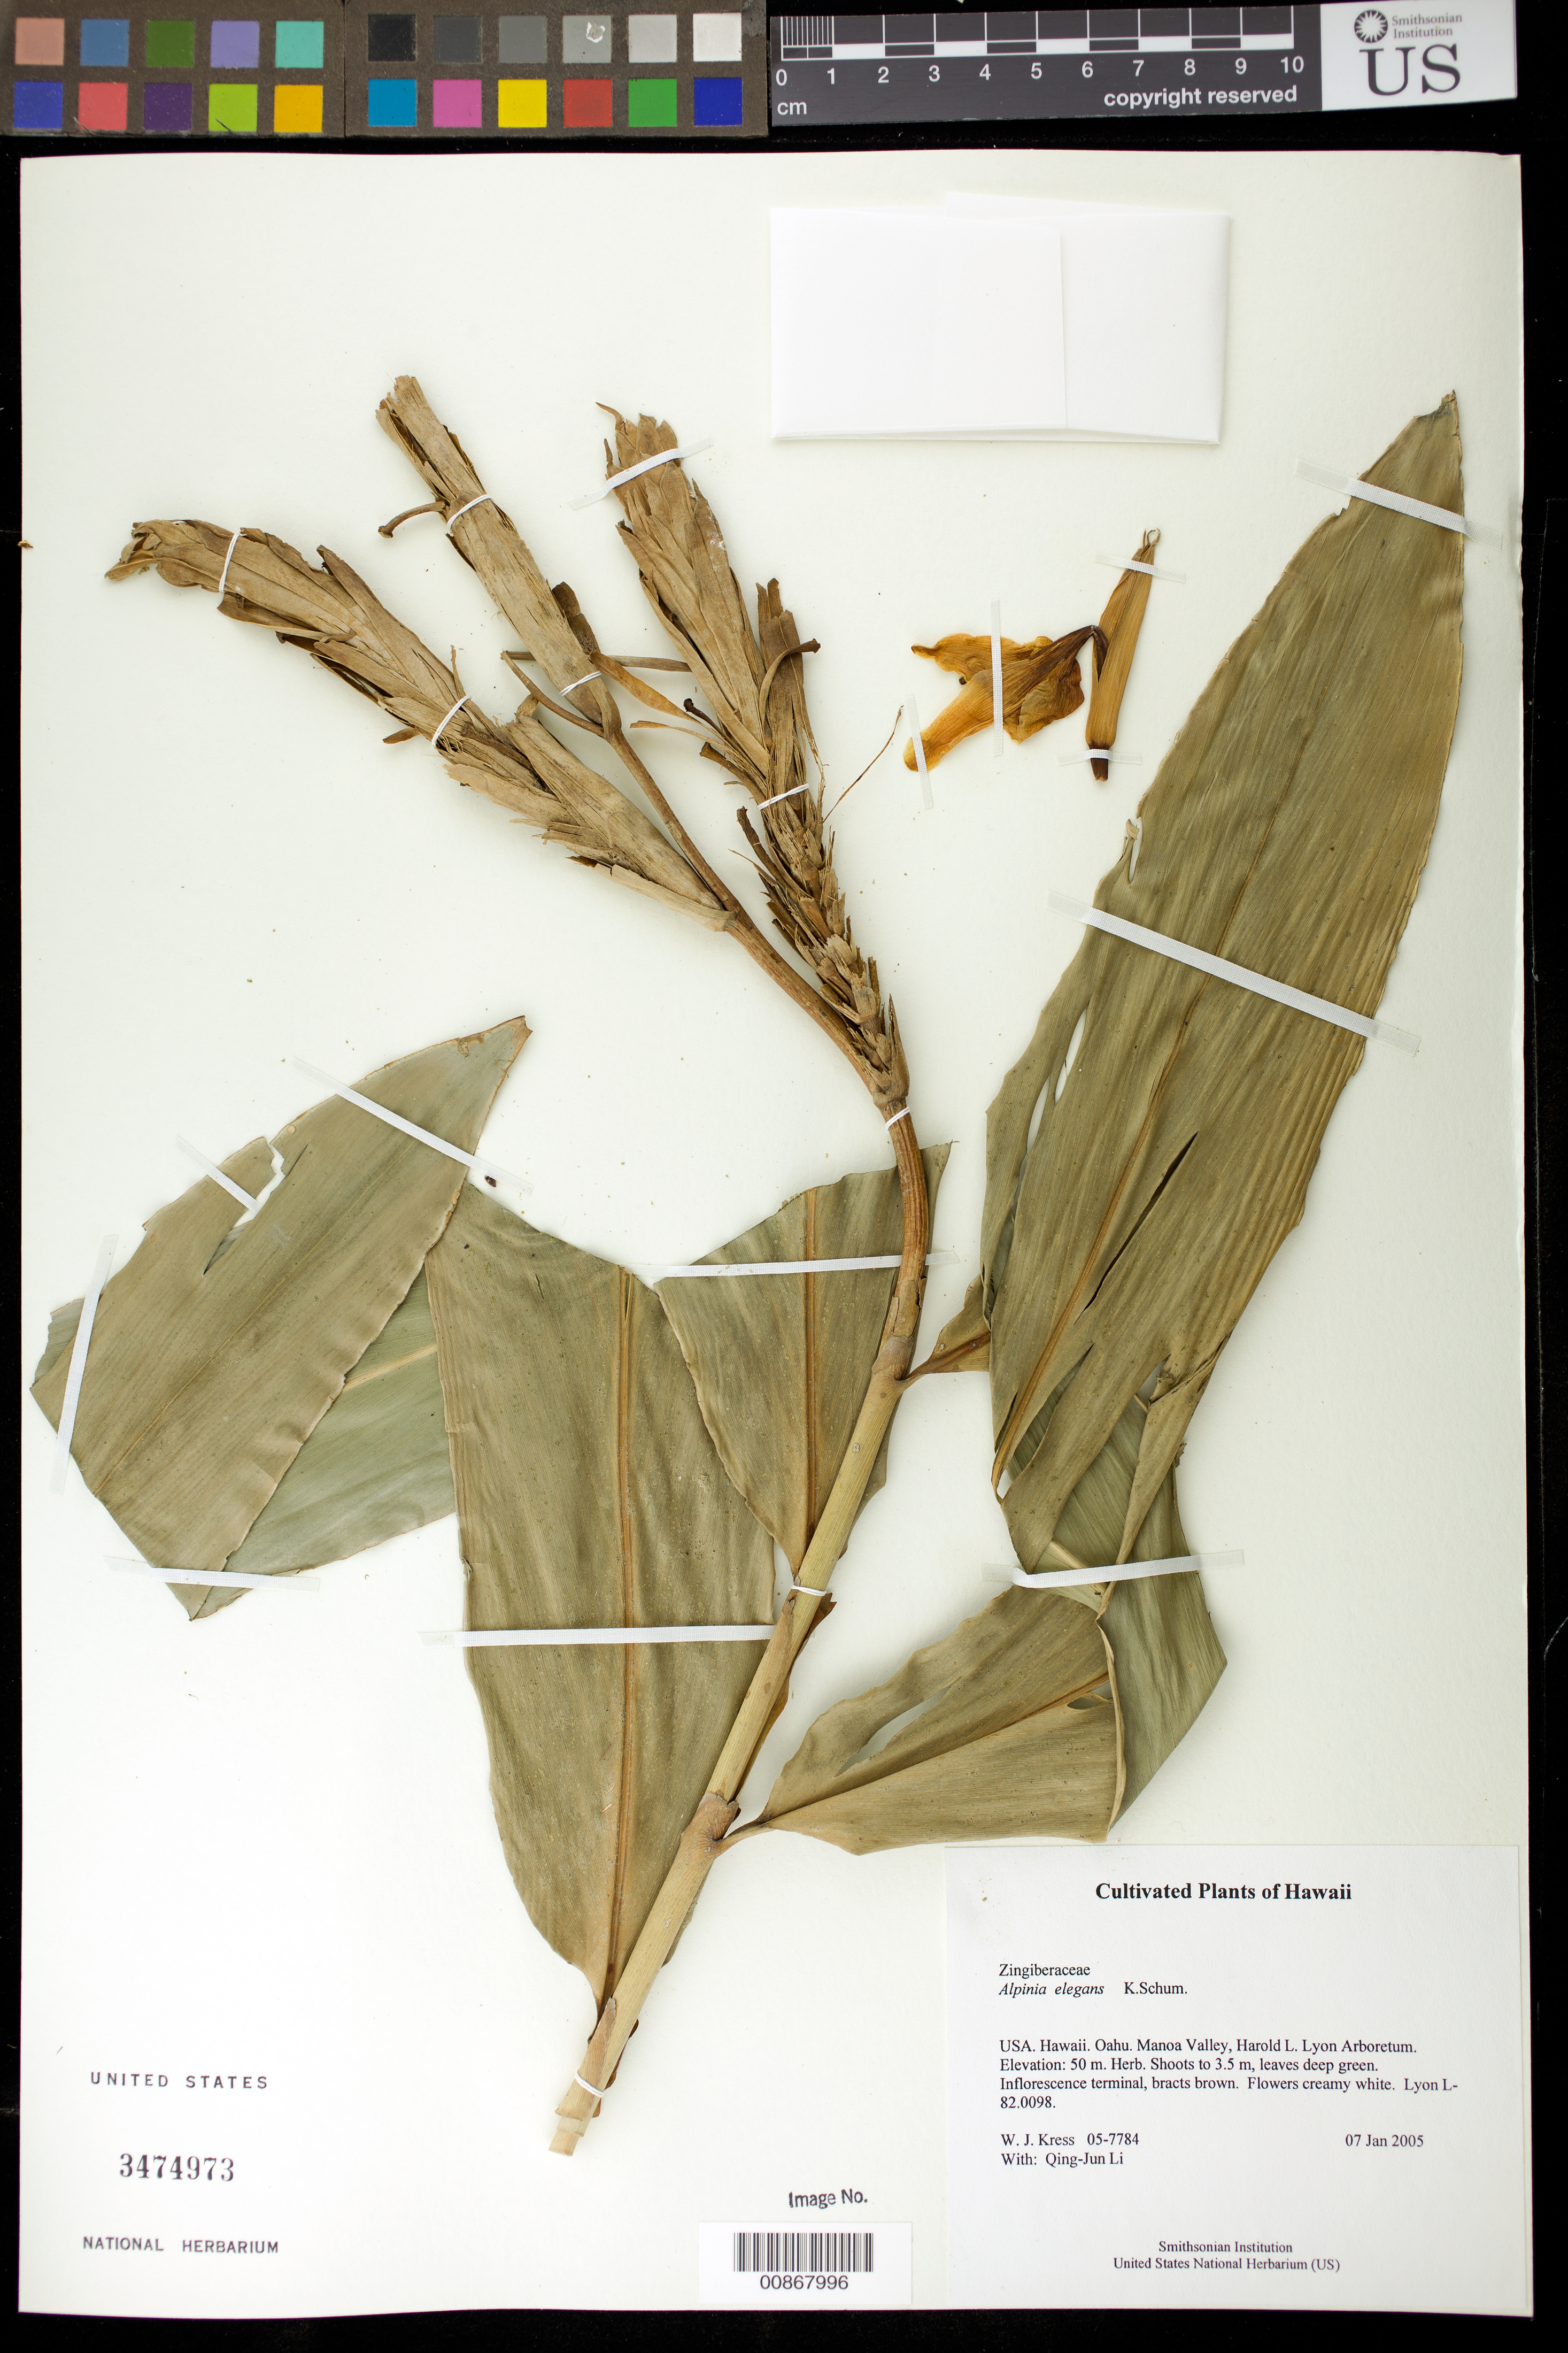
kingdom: Plantae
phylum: Tracheophyta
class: Liliopsida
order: Zingiberales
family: Zingiberaceae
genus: Alpinia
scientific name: Alpinia elegans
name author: (C. Presl) K. Schum.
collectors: W. J. Kress & Q. J. Li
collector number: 05-7784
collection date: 2005-01-07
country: United States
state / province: Hawaii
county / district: Honolulu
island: Oahu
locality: Manoa Valley, Harold L. Lyon Arboretum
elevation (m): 50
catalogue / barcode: US 3474973